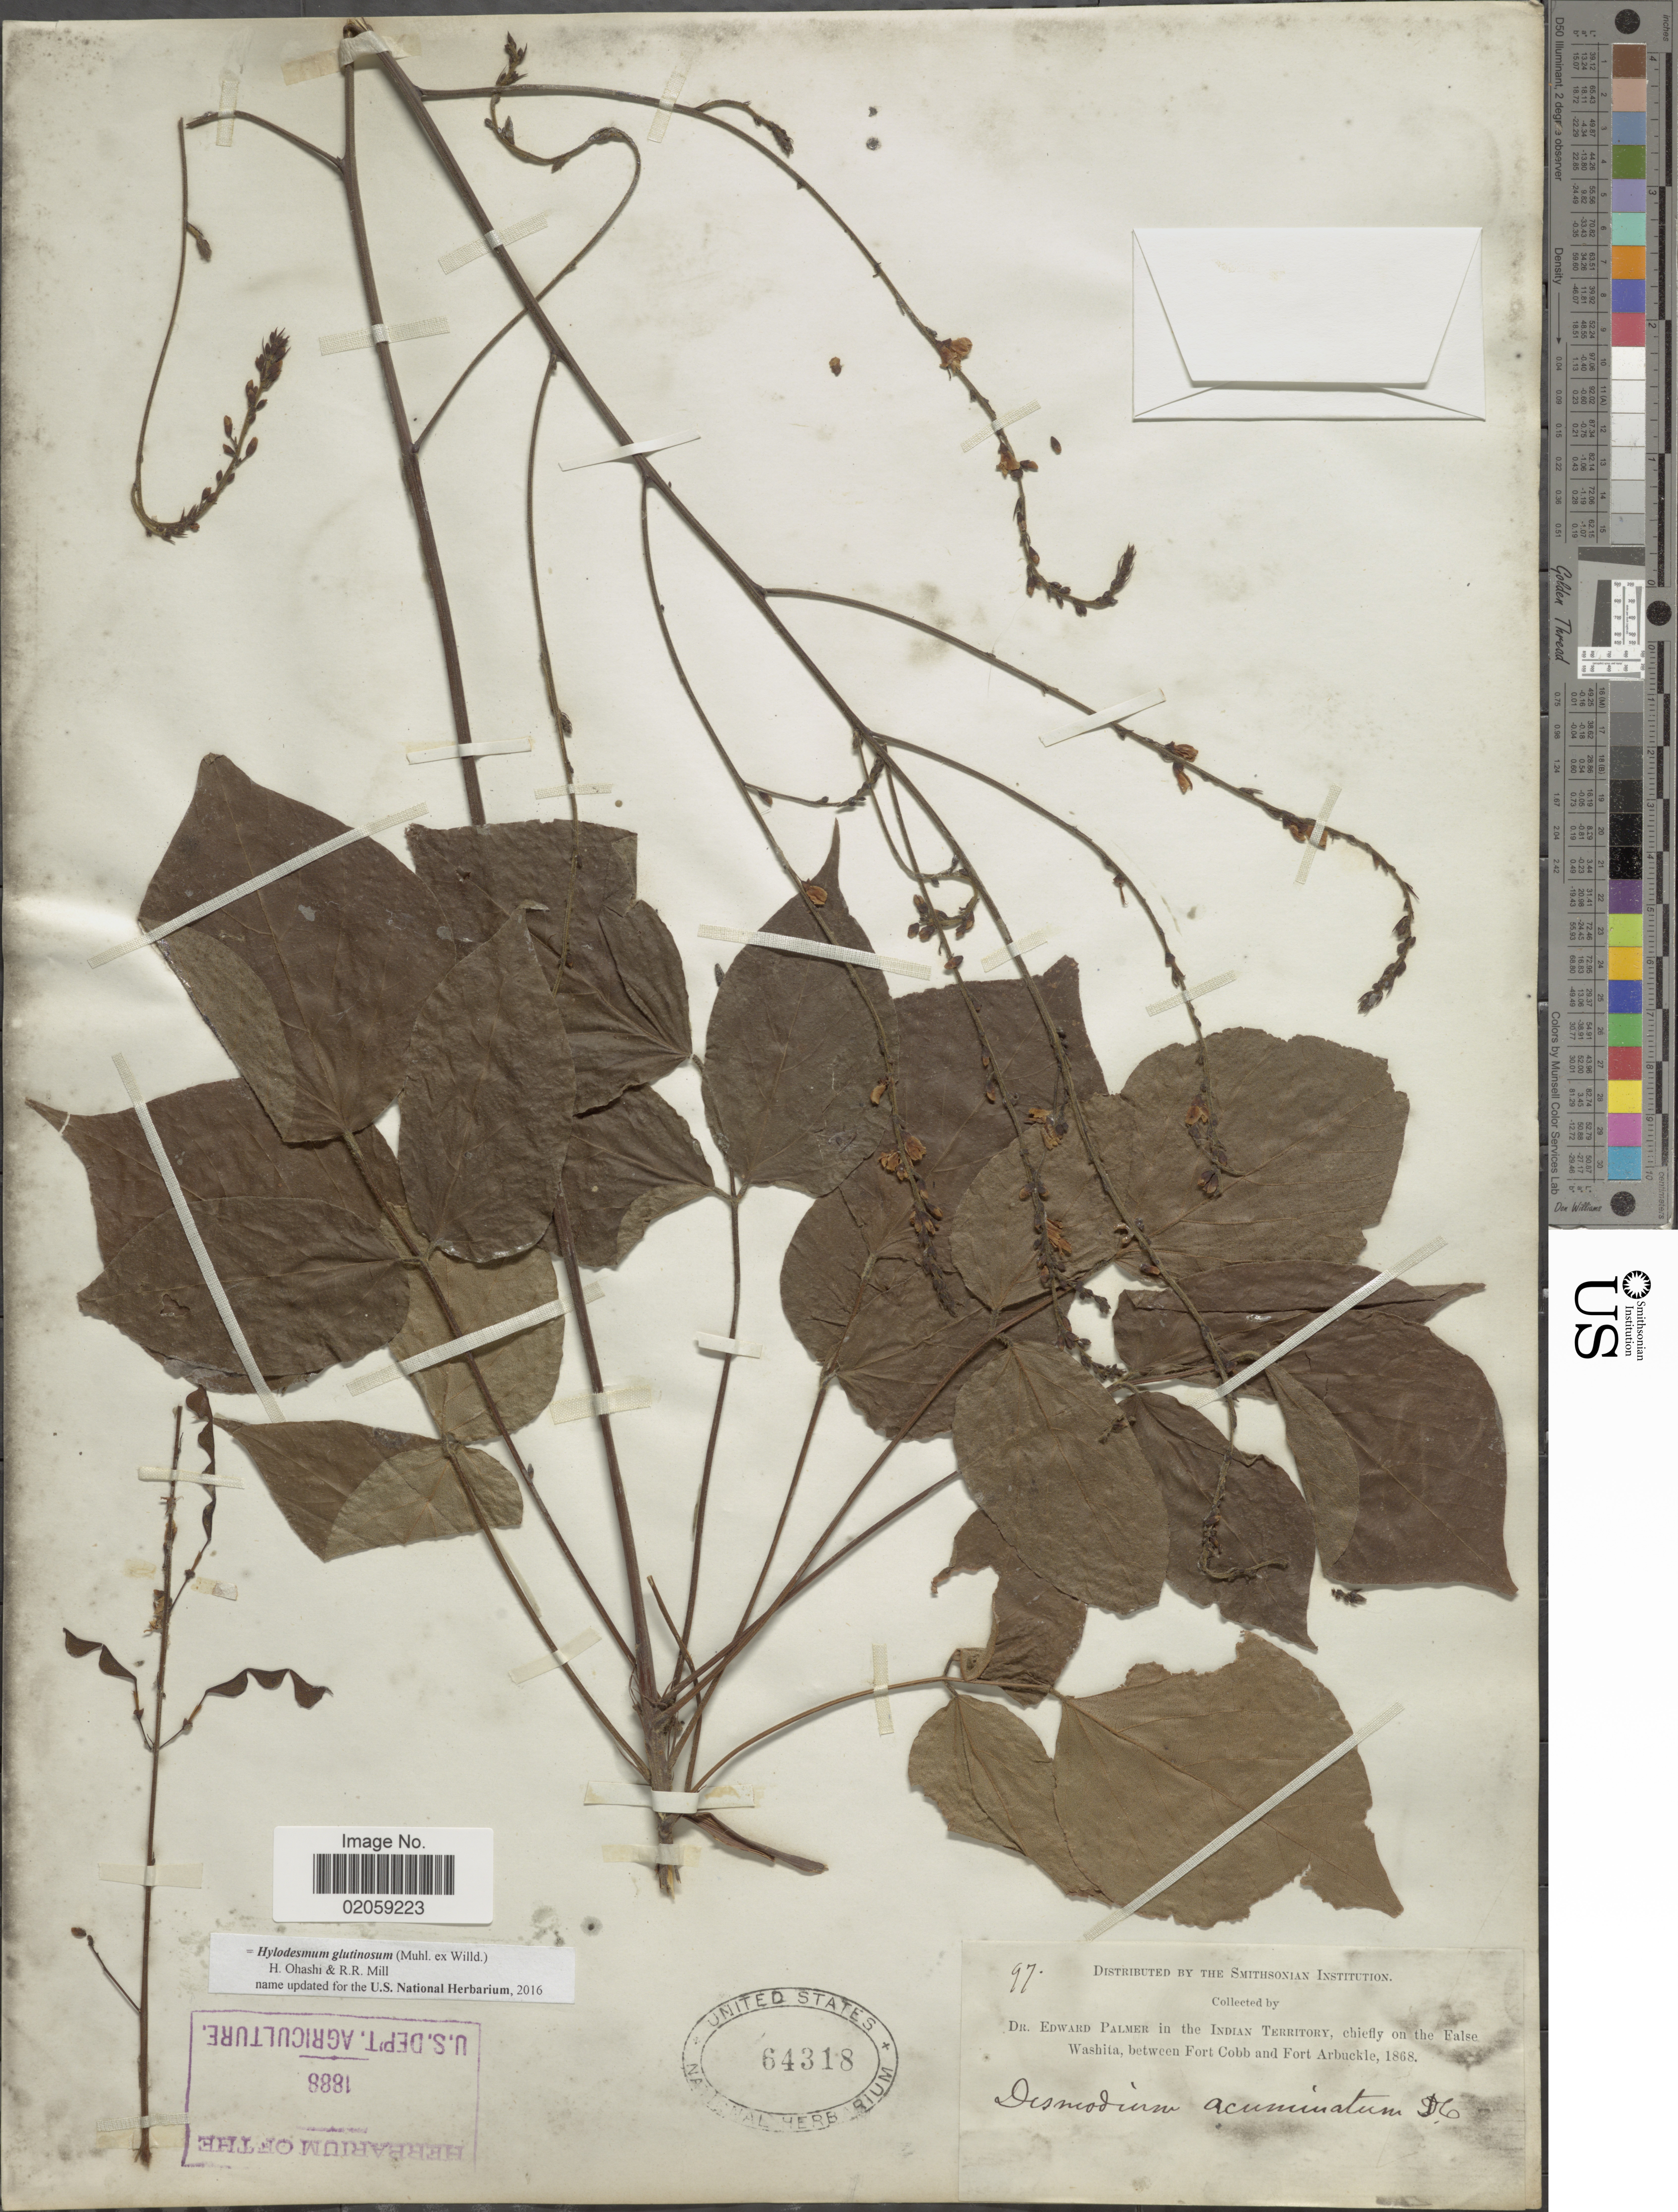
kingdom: Plantae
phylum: Tracheophyta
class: Magnoliopsida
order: Fabales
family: Fabaceae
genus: Hylodesmum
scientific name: Hylodesmum glutinosum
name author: (Muhl. ex Willd.) H. Ohashi & R.R. Mill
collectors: E. Palmer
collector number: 97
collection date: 1868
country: United States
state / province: Oklahoma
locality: Indian Territory, Ealse Washita, between Fort Cobb and Fort Arbuckle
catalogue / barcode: US 64318